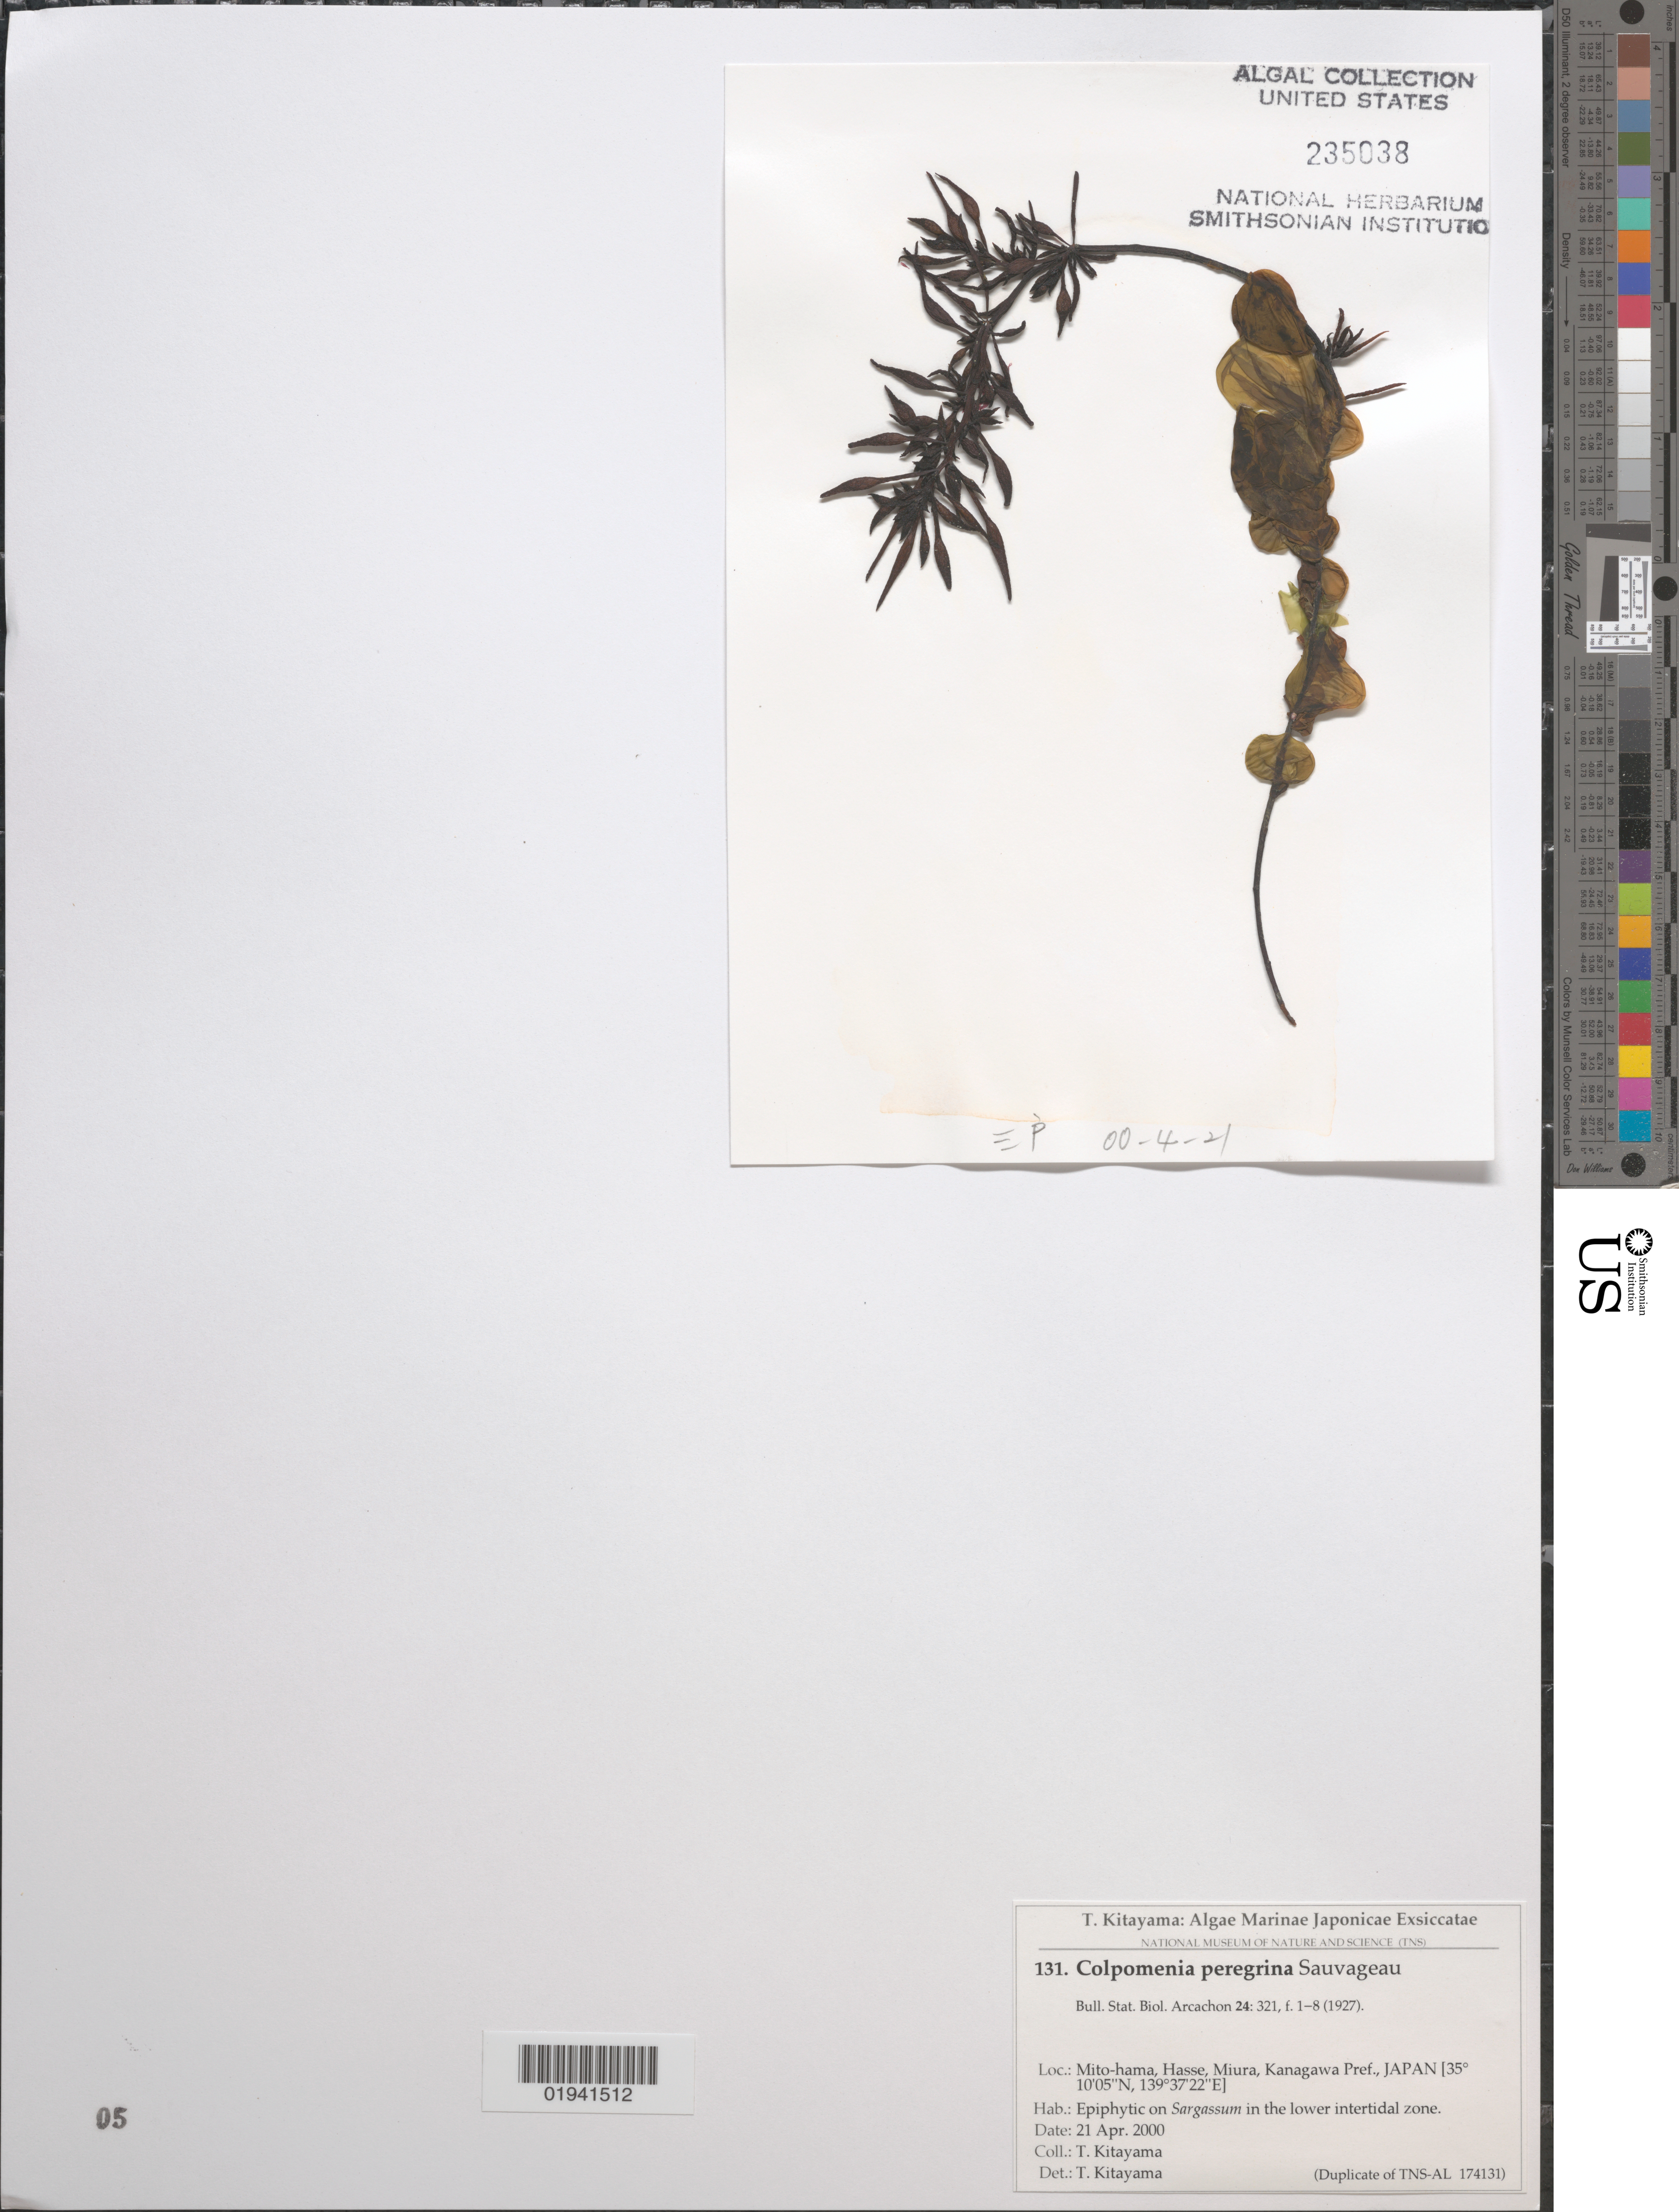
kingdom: Chromista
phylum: Ochrophyta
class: Phaeophyceae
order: Scytosiphonales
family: Scytosiphonaceae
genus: Colpomenia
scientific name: Colpomenia peregrina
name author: Sauv.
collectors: T. Kitayama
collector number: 131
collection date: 2000-04-21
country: Japan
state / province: Kanagawa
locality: Mito-hama, Hasse, Miura, Kanagawa Pref.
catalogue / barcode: US 235038